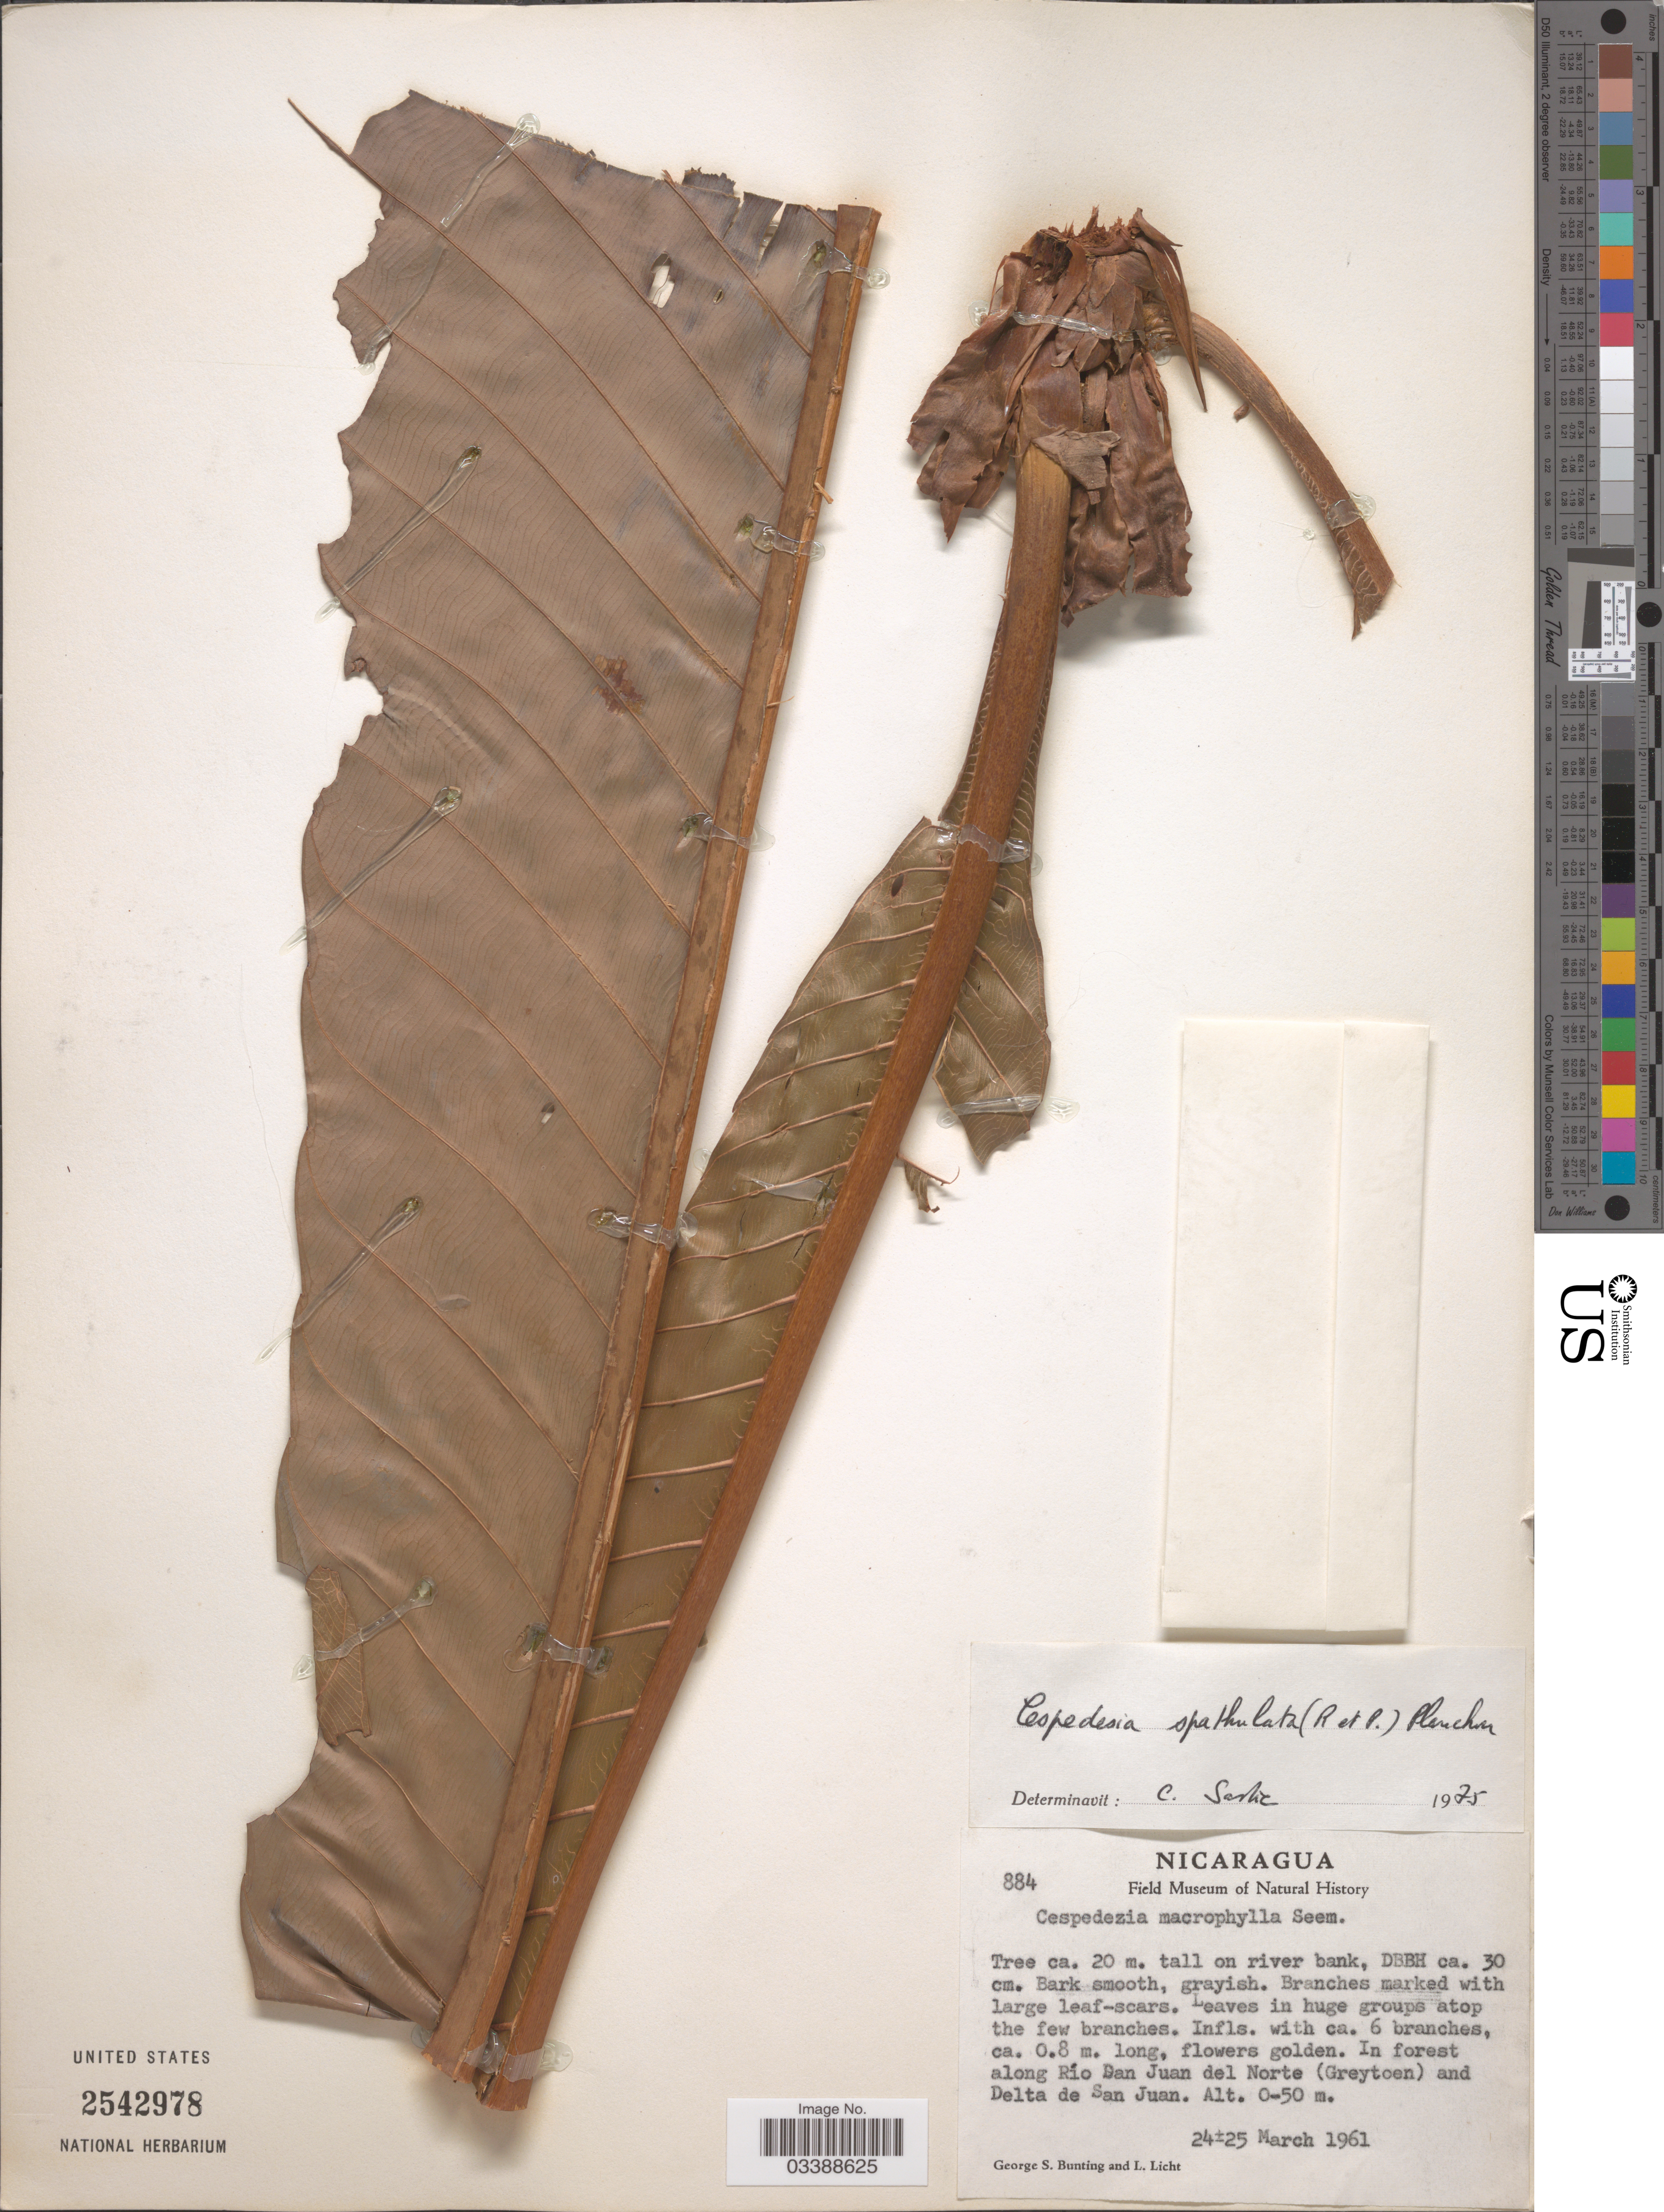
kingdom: Plantae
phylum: Tracheophyta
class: Magnoliopsida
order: Malpighiales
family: Ochnaceae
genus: Cespedesia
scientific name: Cespedesia spathulata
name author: (Ruiz & Pav.) Planch.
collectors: G. S. Bunting & L. Licht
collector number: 884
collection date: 1961-03-24/1961-03-25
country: Nicaragua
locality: In forest along Río Dan Juan del Norte (Greytoen) and Delta de San Juan.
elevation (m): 0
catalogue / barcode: US 2542978